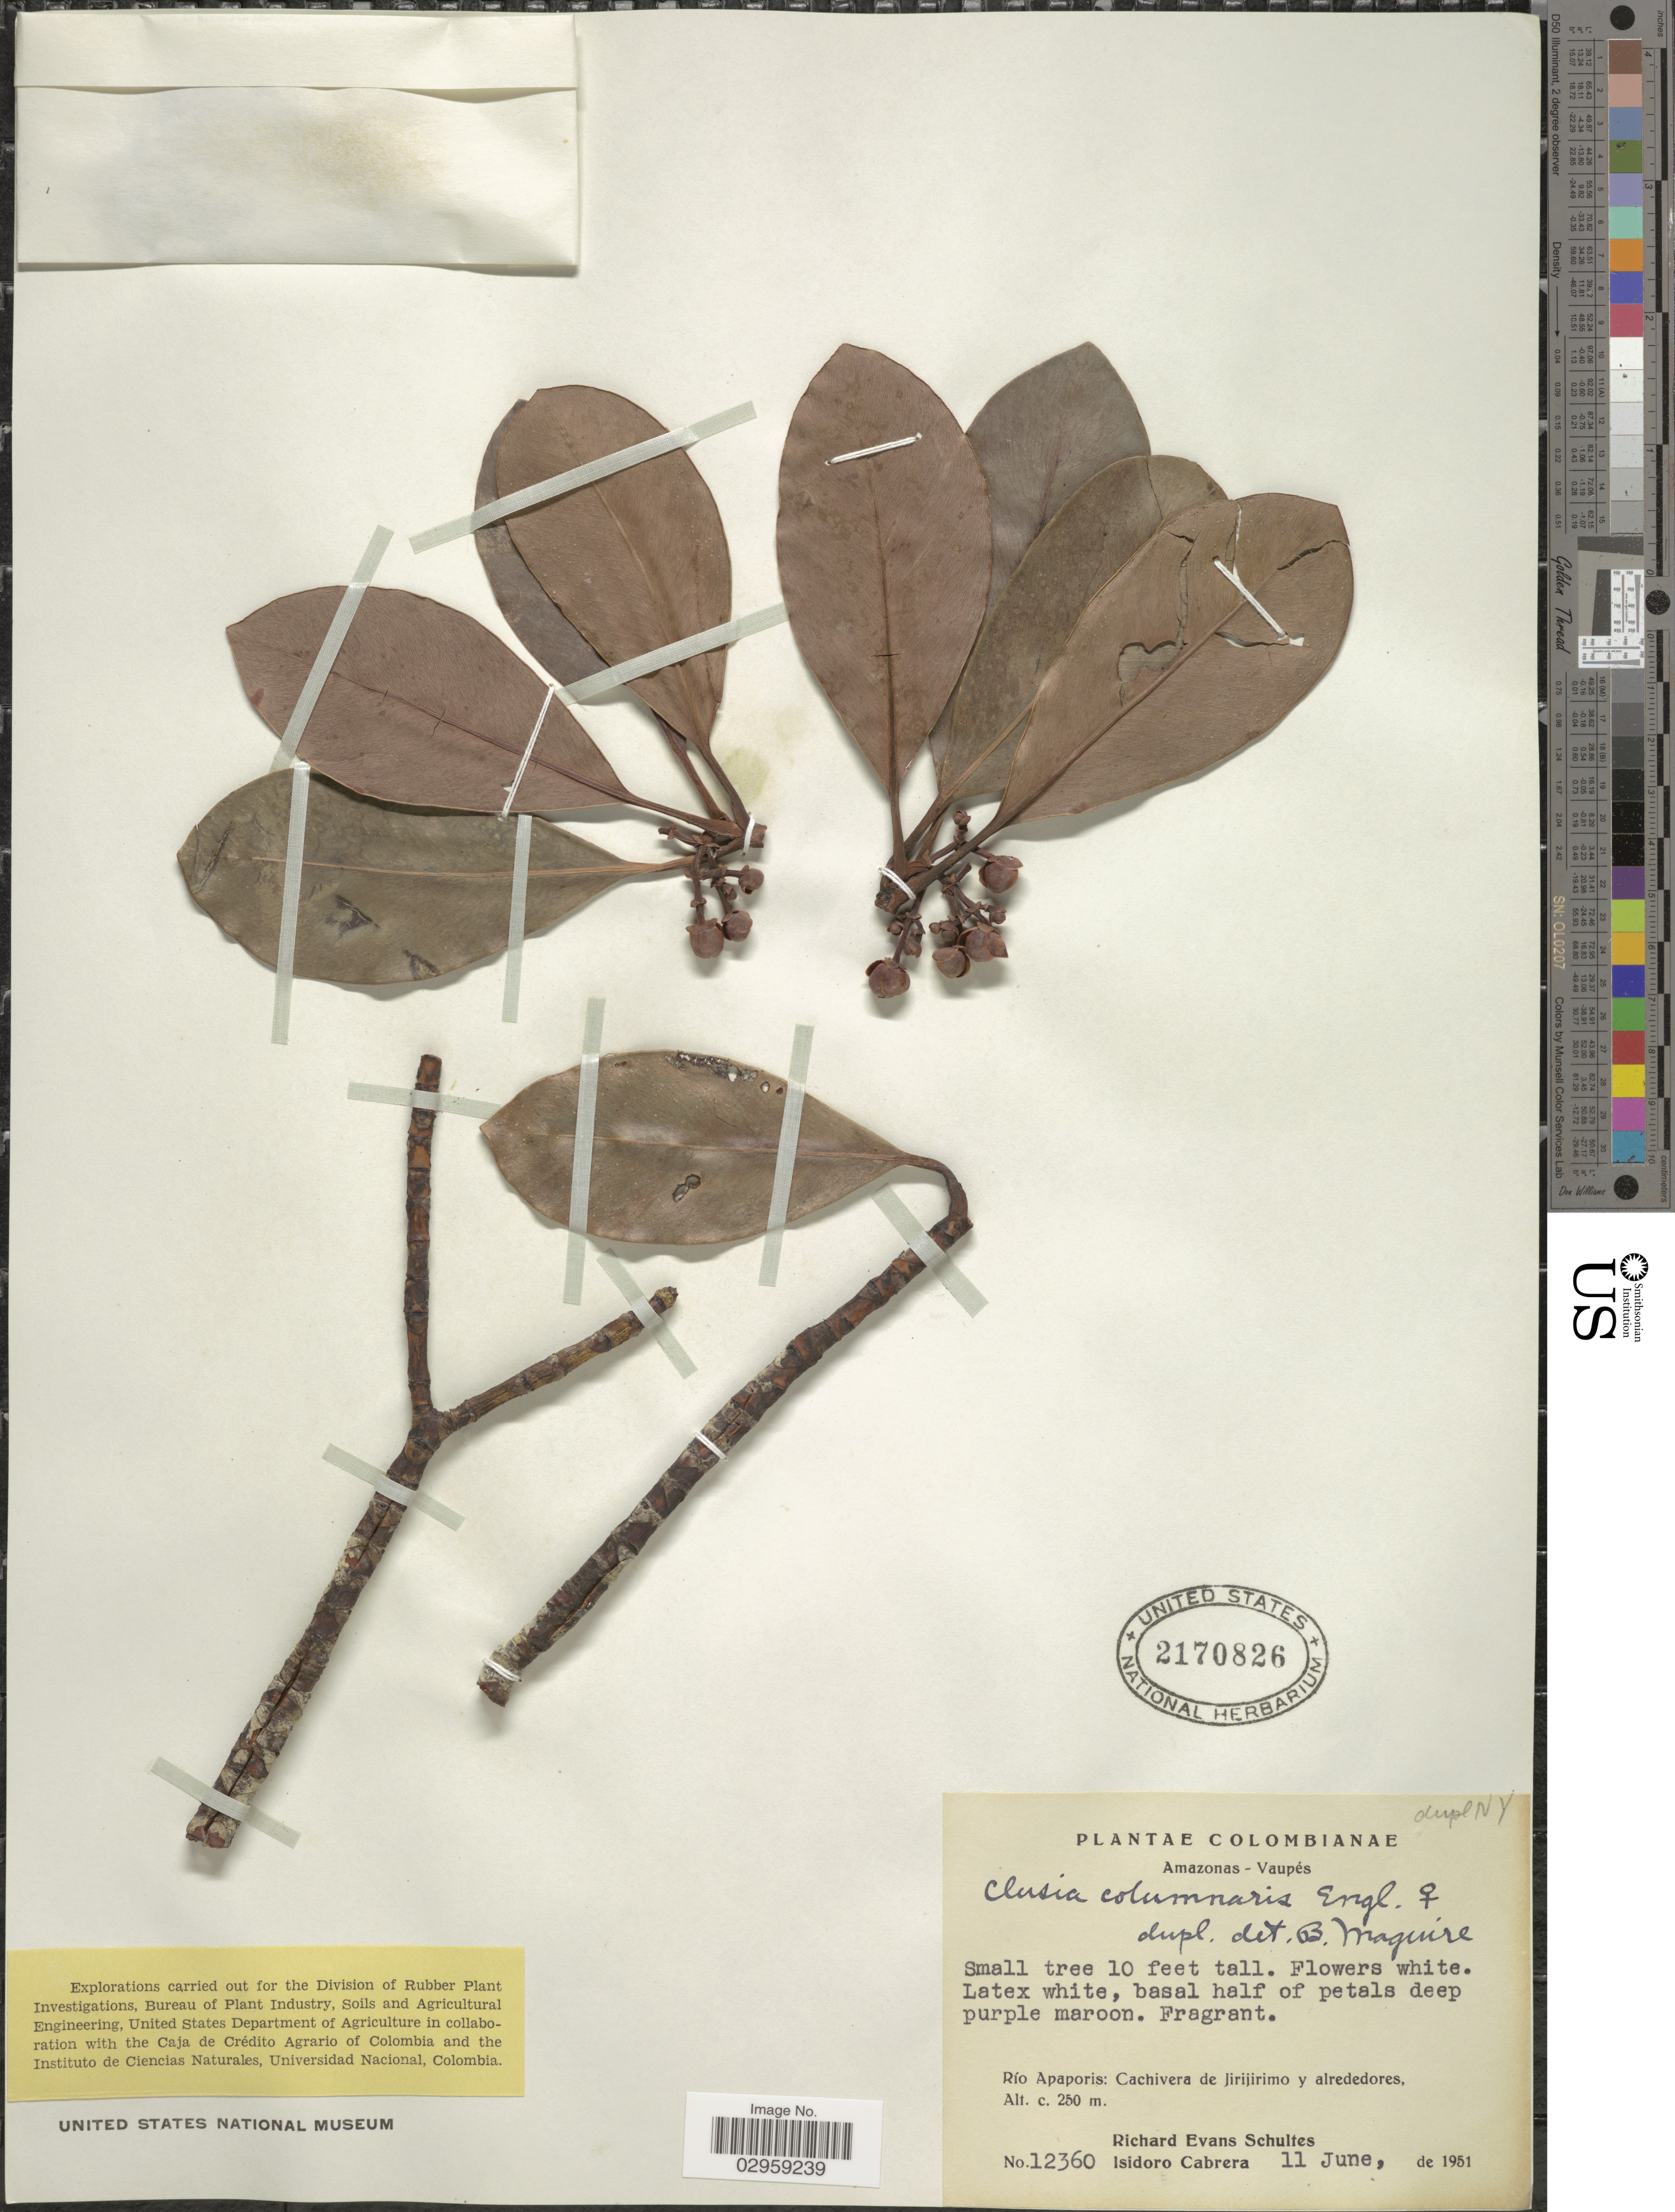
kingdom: Plantae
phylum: Tracheophyta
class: Magnoliopsida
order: Malpighiales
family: Clusiaceae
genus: Clusia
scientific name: Clusia columnaris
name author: Engl.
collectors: R. E. Schultes & I. Cabrera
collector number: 12360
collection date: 1951-06-11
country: Colombia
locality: Amazonas-Vaupés. Río Apaporis: Cachivera de Jirijirimo y alrededores.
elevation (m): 250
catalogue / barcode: US 2170826